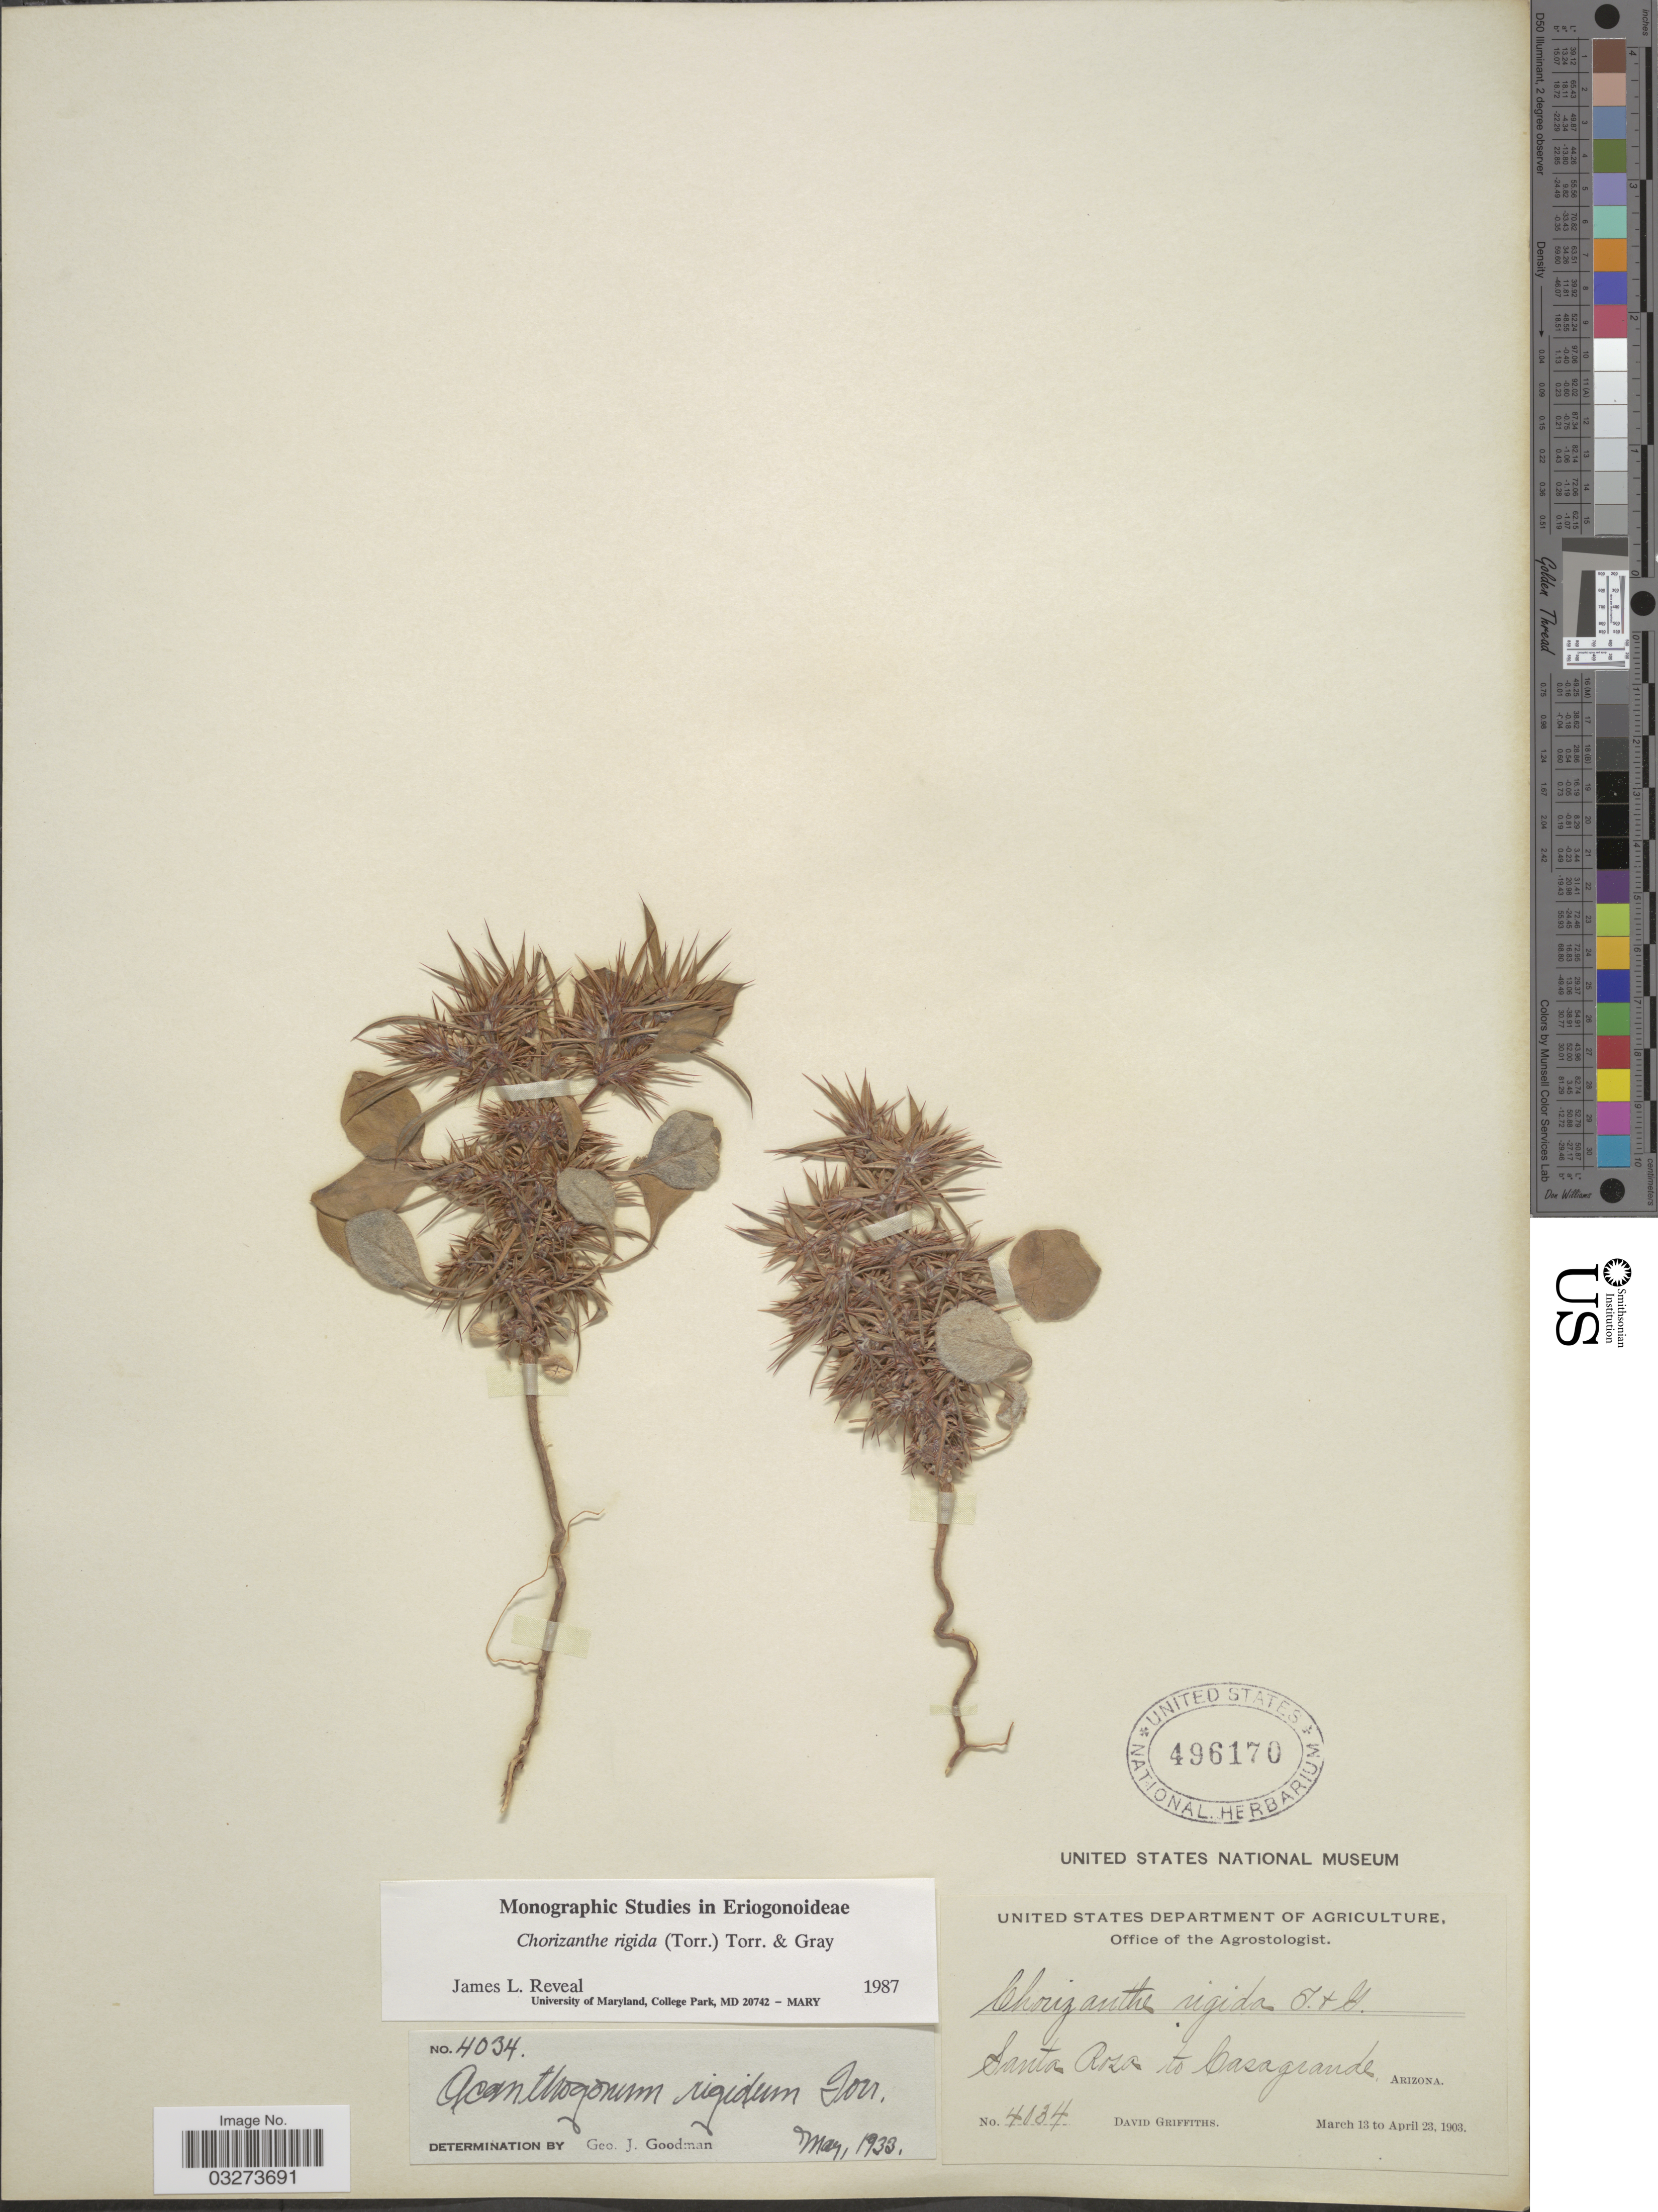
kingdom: Plantae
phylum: Tracheophyta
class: Magnoliopsida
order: Caryophyllales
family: Polygonaceae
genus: Chorizanthe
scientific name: Chorizanthe rigida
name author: (Torr.) Torr. & A. Gray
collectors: D. Griffiths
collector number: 4034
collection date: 1903-03-13/1903-04-23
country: United States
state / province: Arizona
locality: Santa Rosa to Casagrande.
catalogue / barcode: US 496170